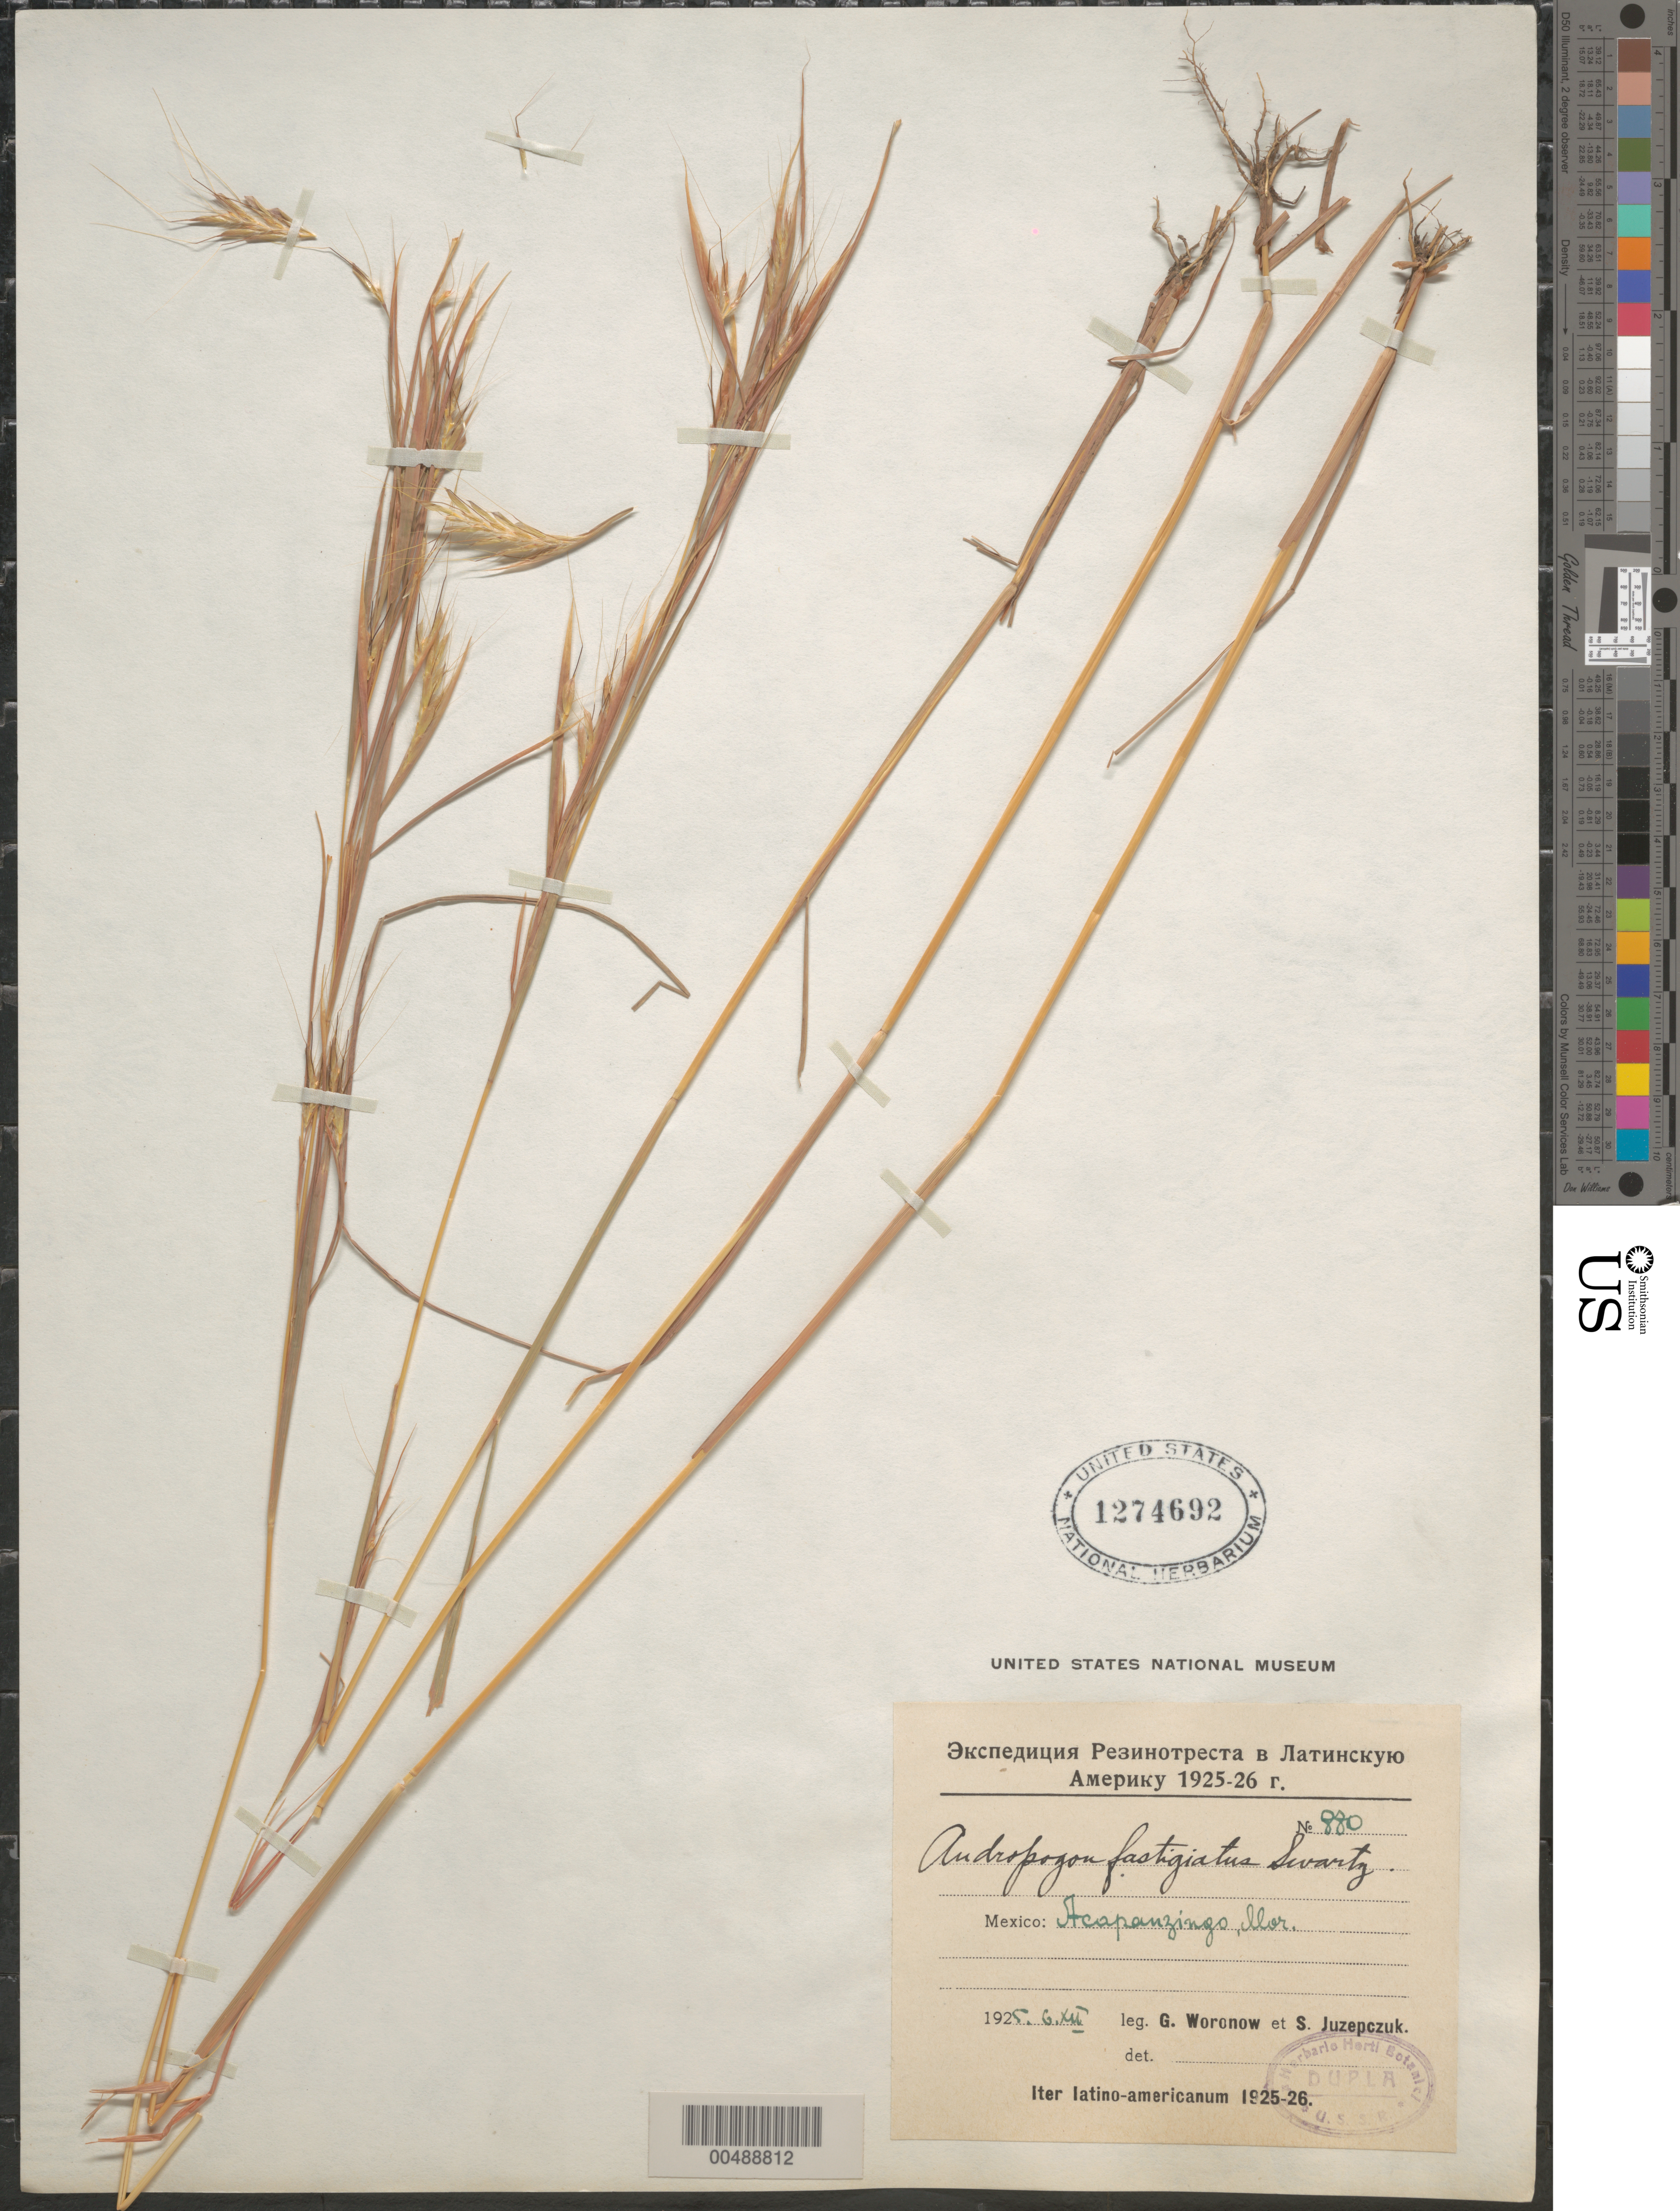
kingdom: Plantae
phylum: Tracheophyta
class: Liliopsida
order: Poales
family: Poaceae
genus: Diectomis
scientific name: Diectomis fastigiata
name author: (Sw.) P. Beauv.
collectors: G. Woronow & S. V. Juzepczuk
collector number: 880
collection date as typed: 6 Dec 1925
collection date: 1925-12-06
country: Mexico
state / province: Morelos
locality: Acapanzingo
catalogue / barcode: US 1274692